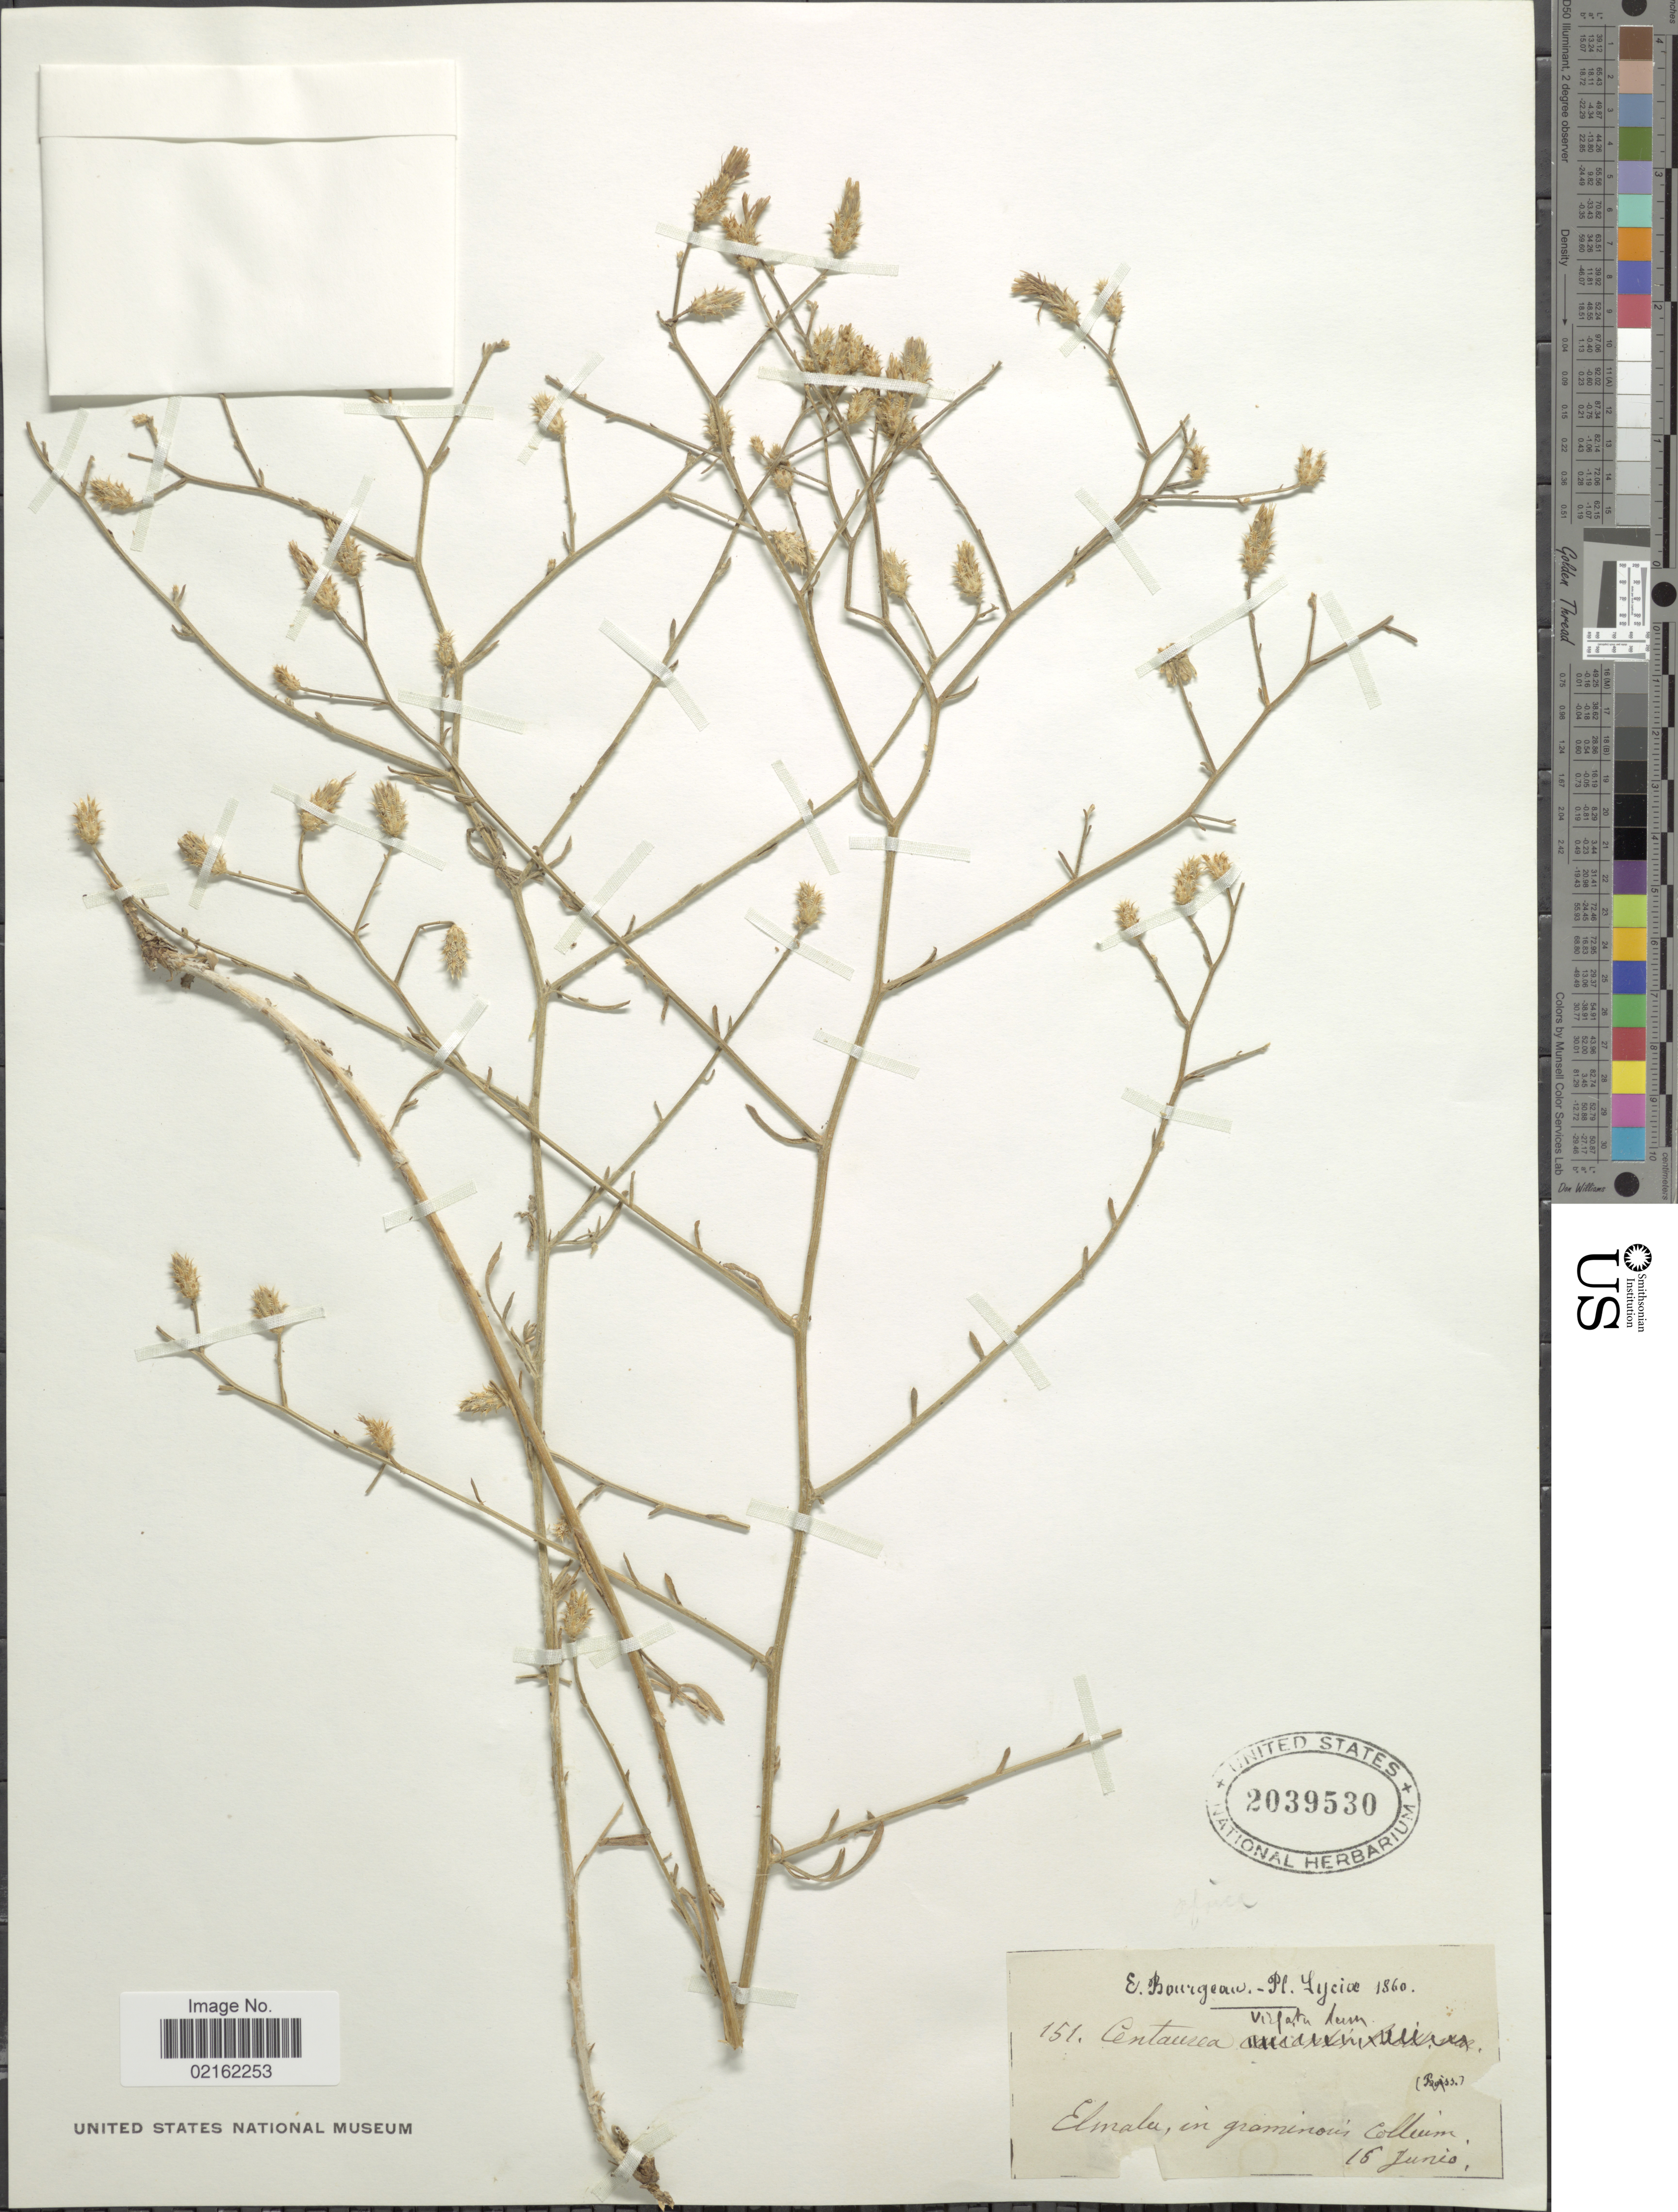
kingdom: Plantae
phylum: Tracheophyta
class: Magnoliopsida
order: Asterales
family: Asteraceae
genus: Centaurea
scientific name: Centaurea virgata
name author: Lam.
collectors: E. Bourgeau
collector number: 151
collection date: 1860-06-16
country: Turkey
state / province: Antalya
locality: Lyciae, Elmalu.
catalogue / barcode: US 2039530